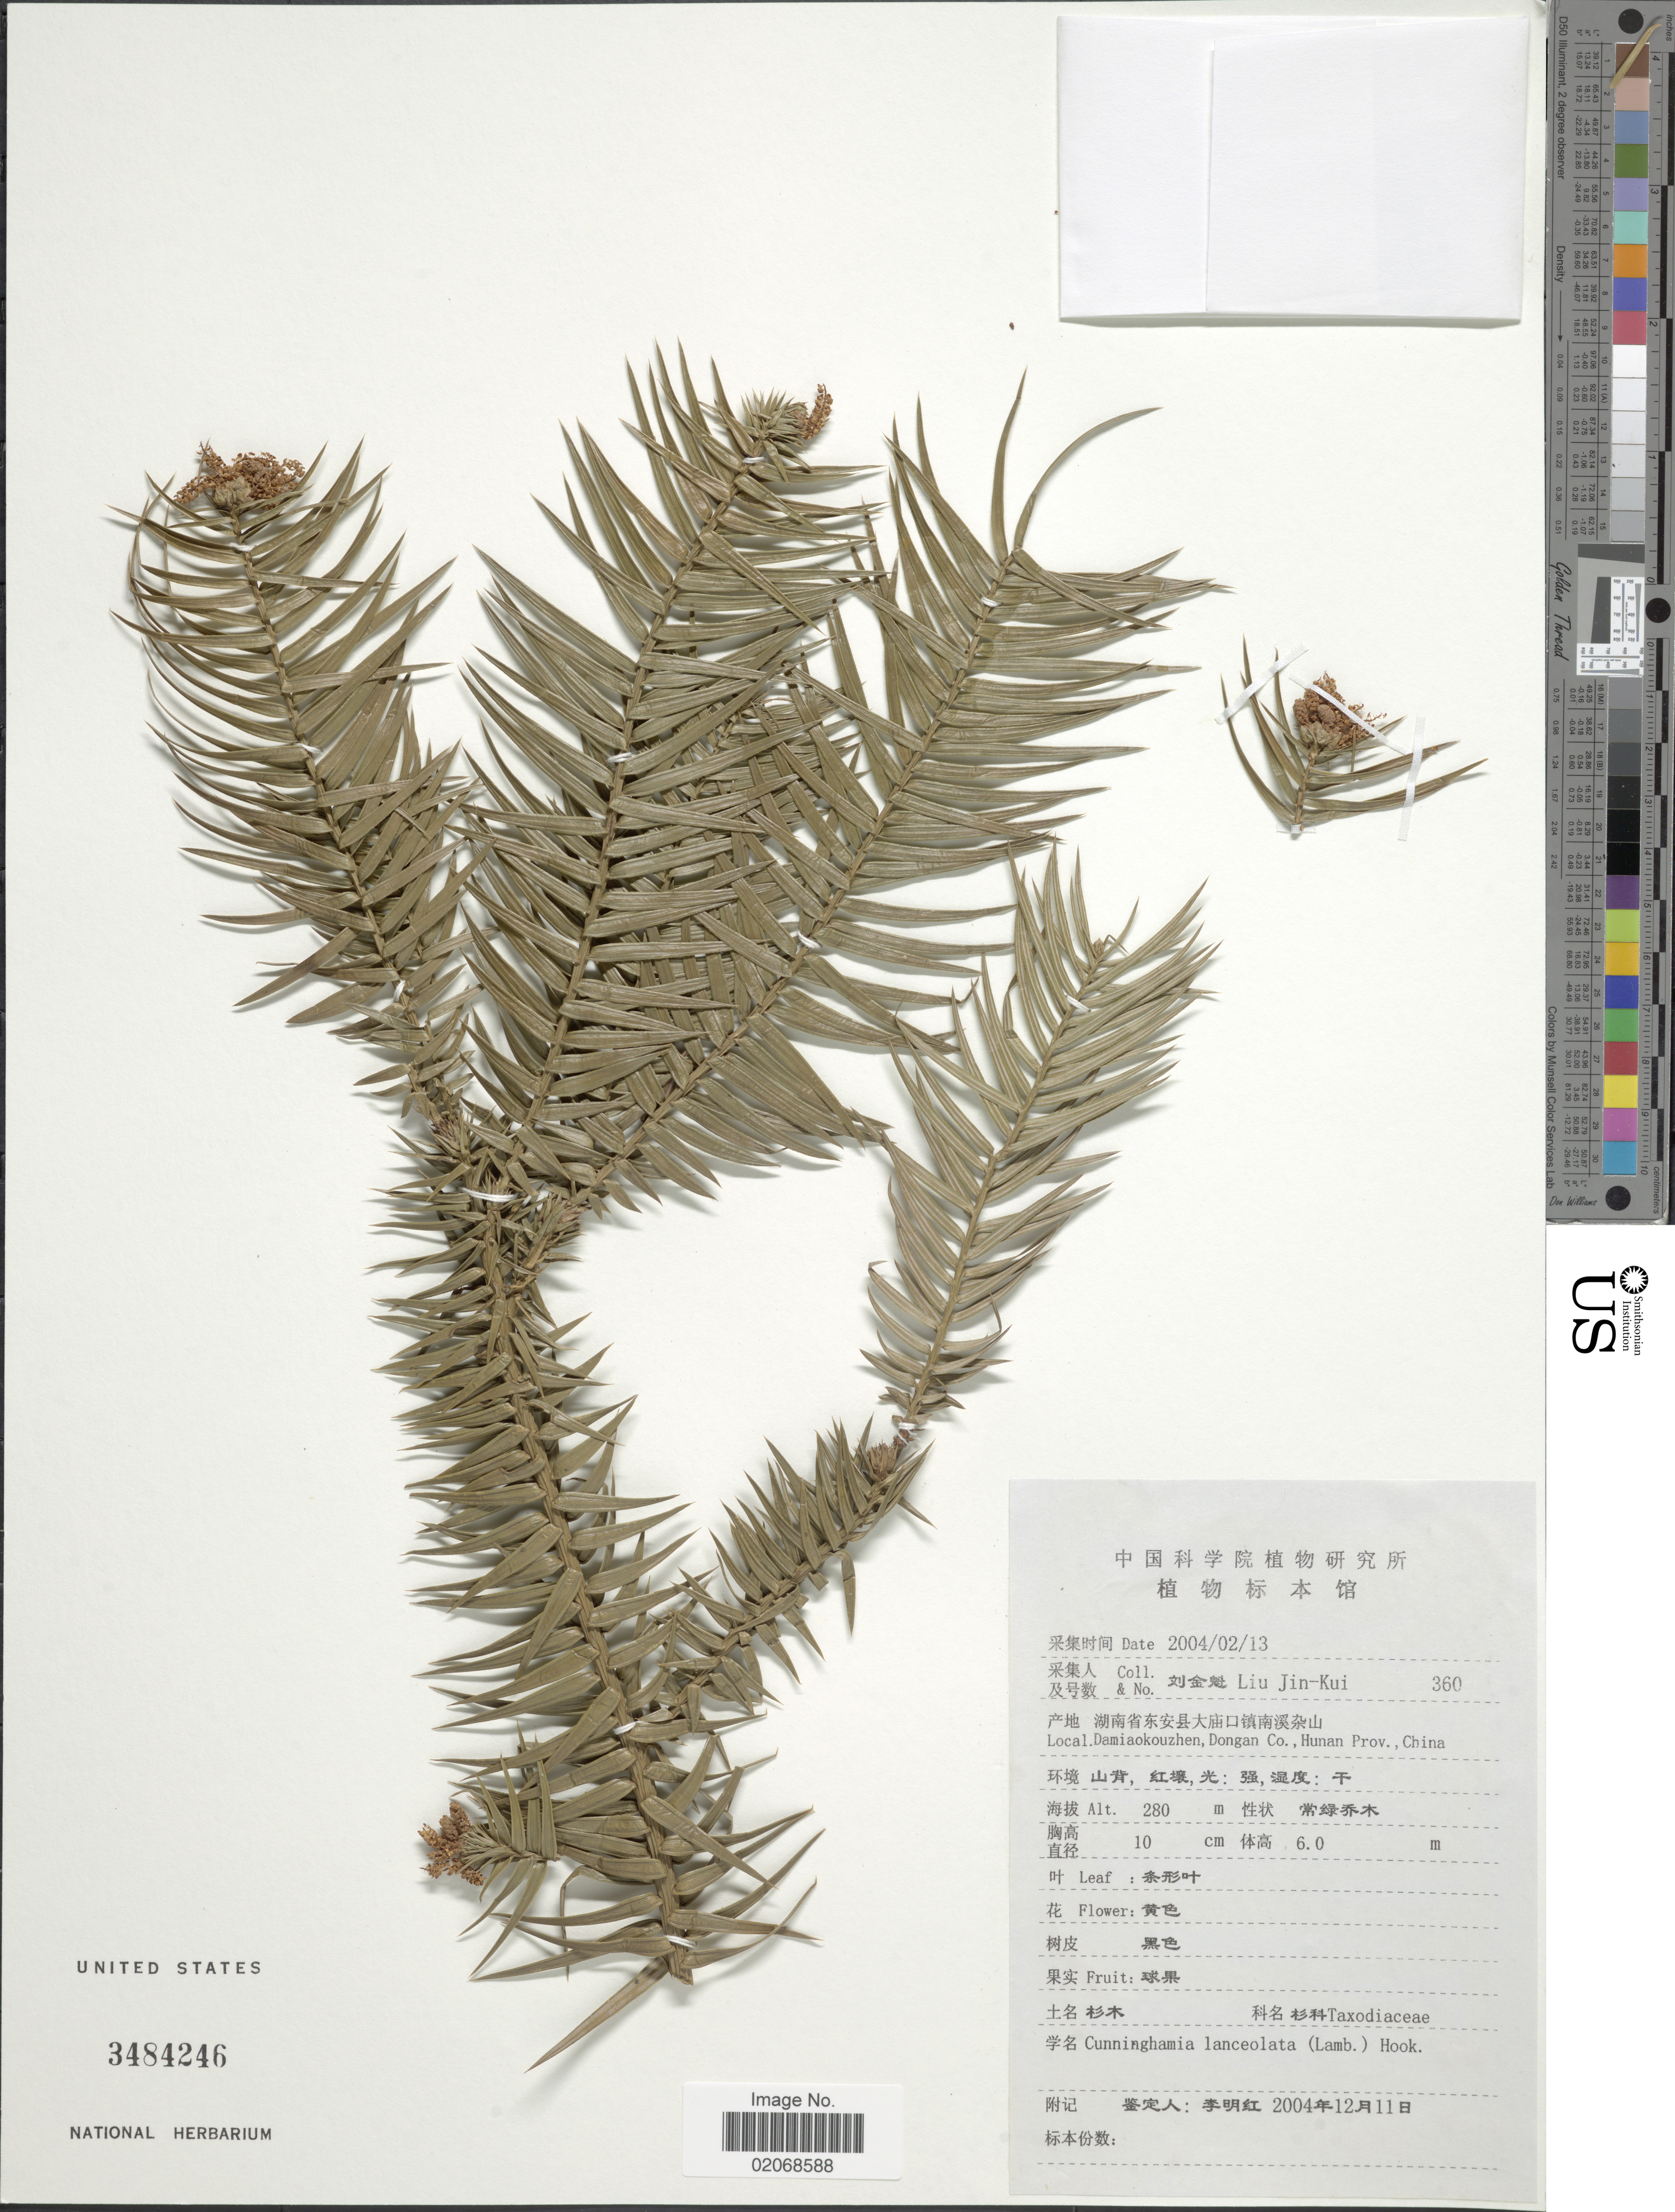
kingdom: Plantae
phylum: Tracheophyta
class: Pinopsida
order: Pinales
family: Cupressaceae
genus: Cunninghamia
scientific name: Cunninghamia lanceolata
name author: (Lamb.) Hook.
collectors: Liu Jin-Kui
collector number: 360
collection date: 2004-02-13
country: China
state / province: Hunan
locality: Damiaokouzhen, Dongan Co.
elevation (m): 280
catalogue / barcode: US 3484246